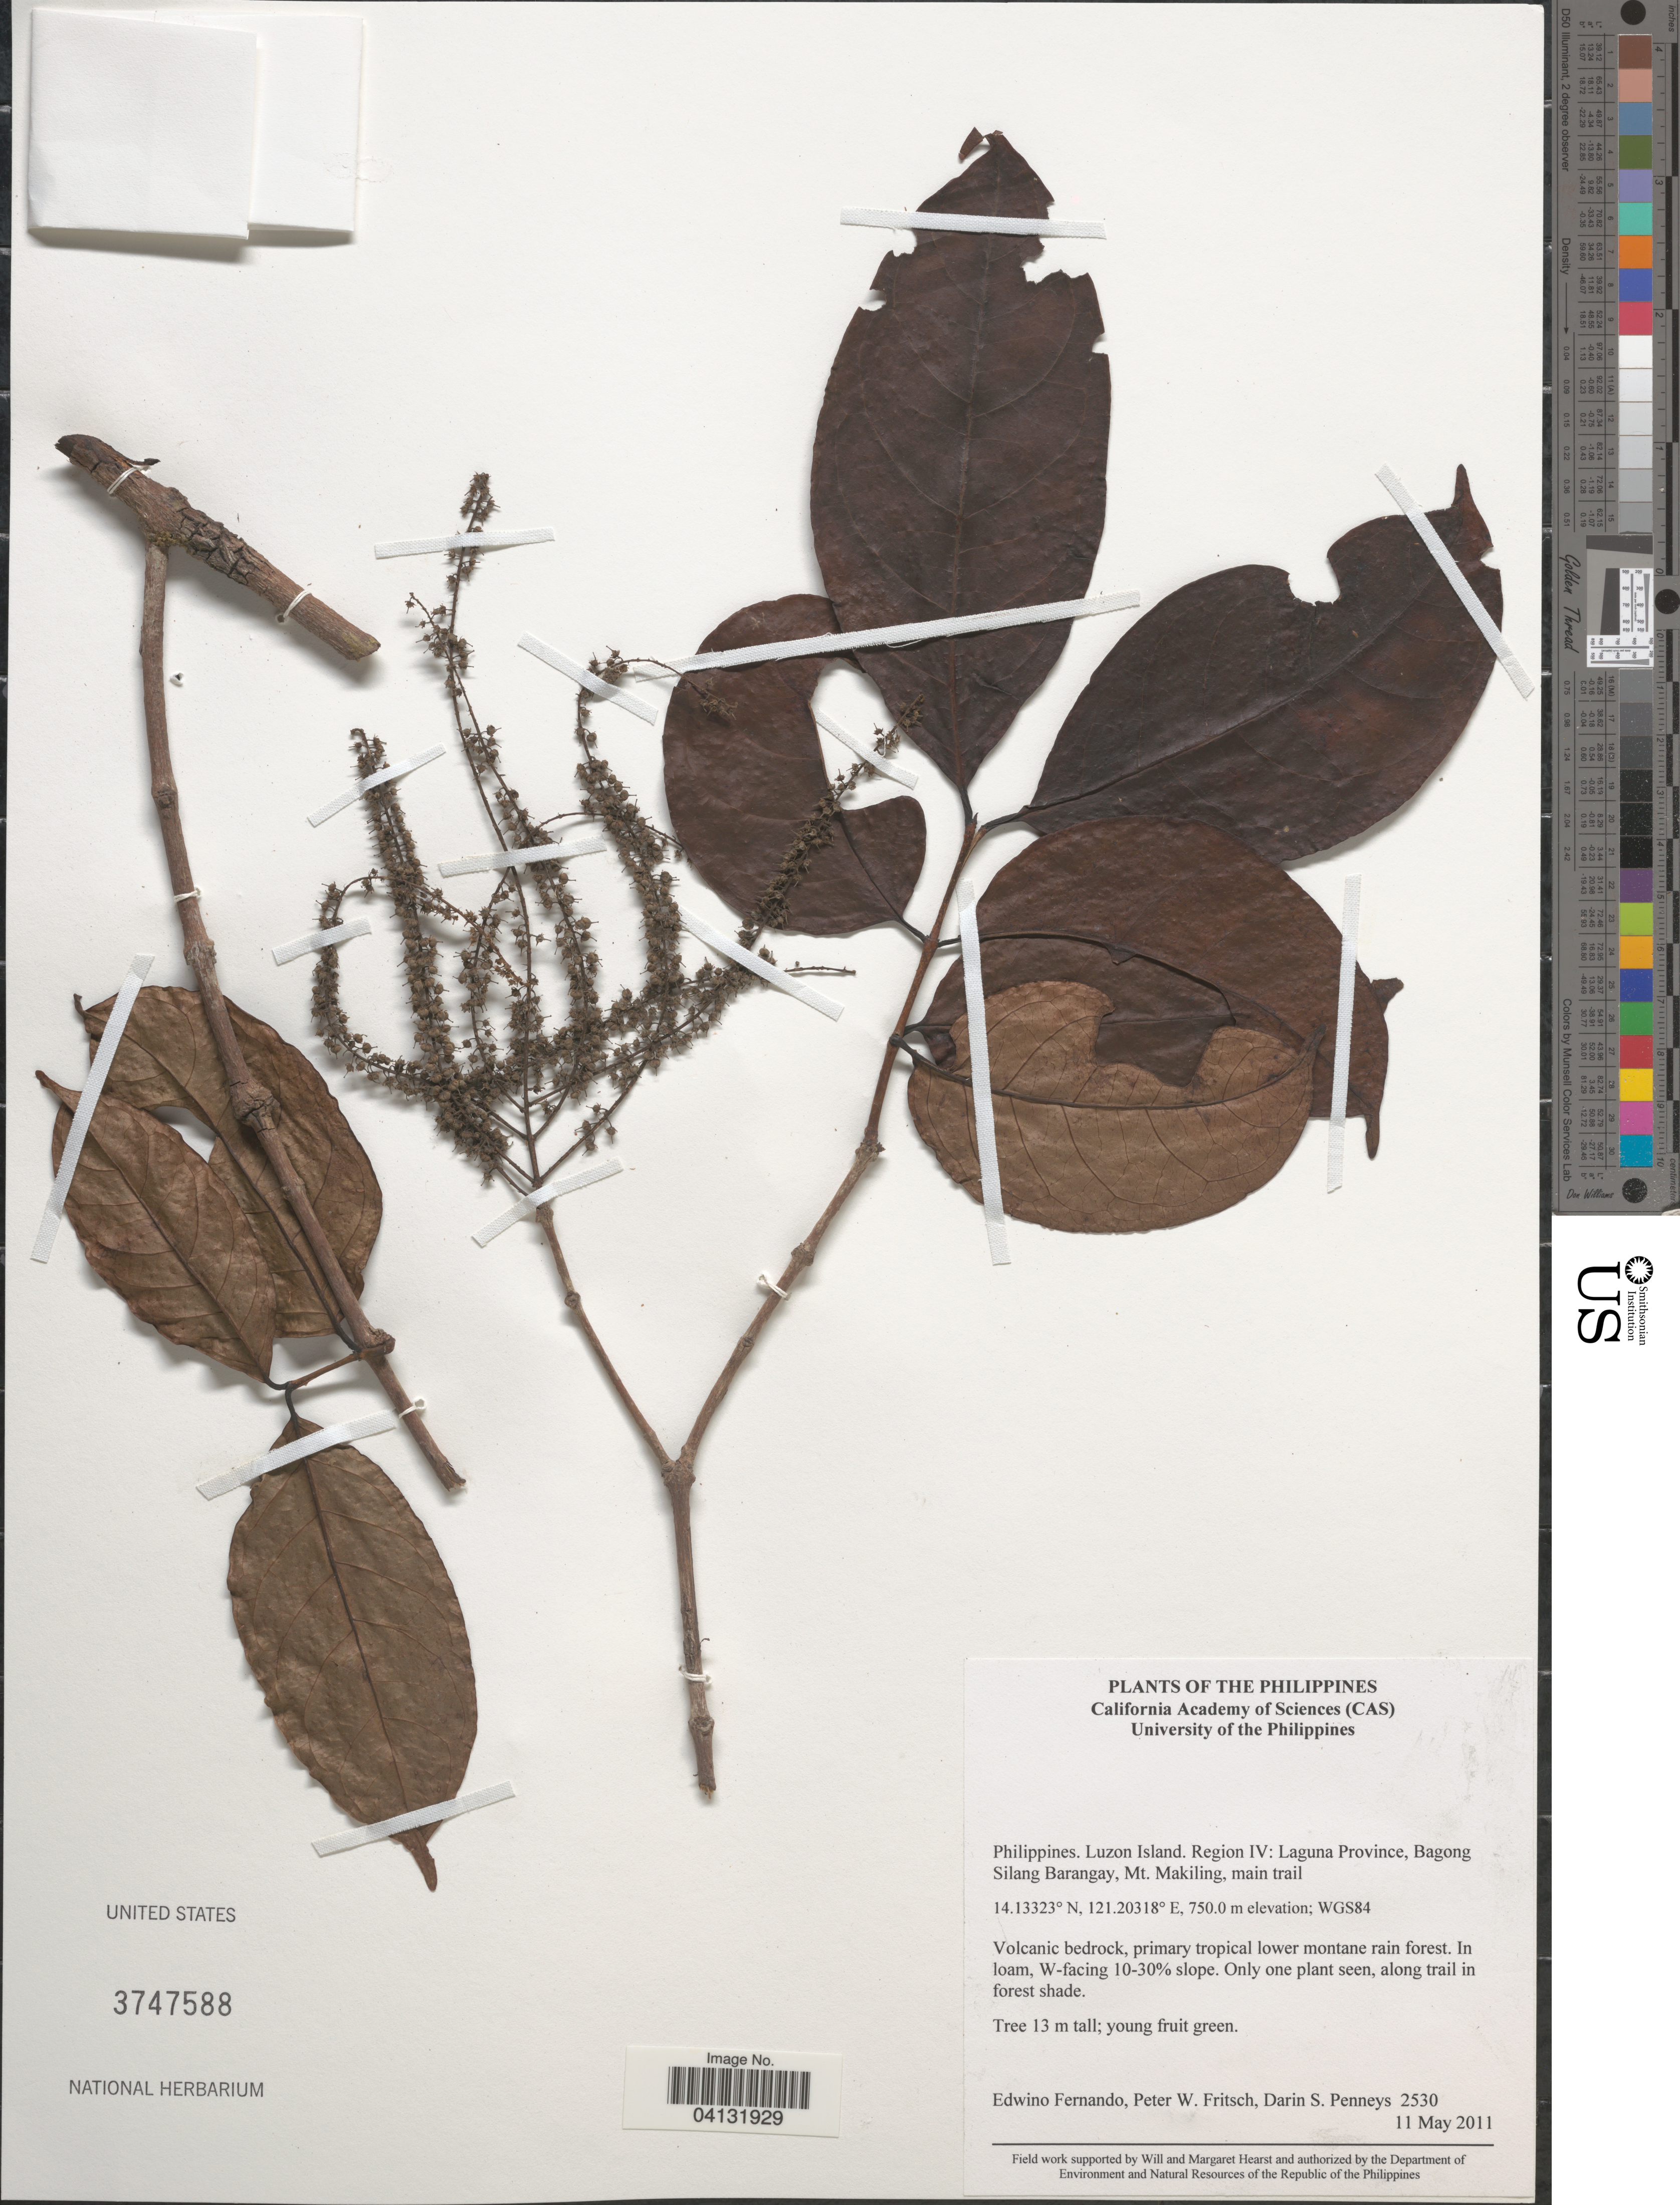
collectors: E. S. Fernando, P. W. Fritsch & D. S. Penneys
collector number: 2530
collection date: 2011-05-11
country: Philippines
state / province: Calabarzon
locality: Luzon Island. Region IV: Laguna Province, Bagong Silang Barangay, Mt. Makiling, main trail. WGS84. W-facing 10-30% slope.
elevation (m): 750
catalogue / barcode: US 3747588